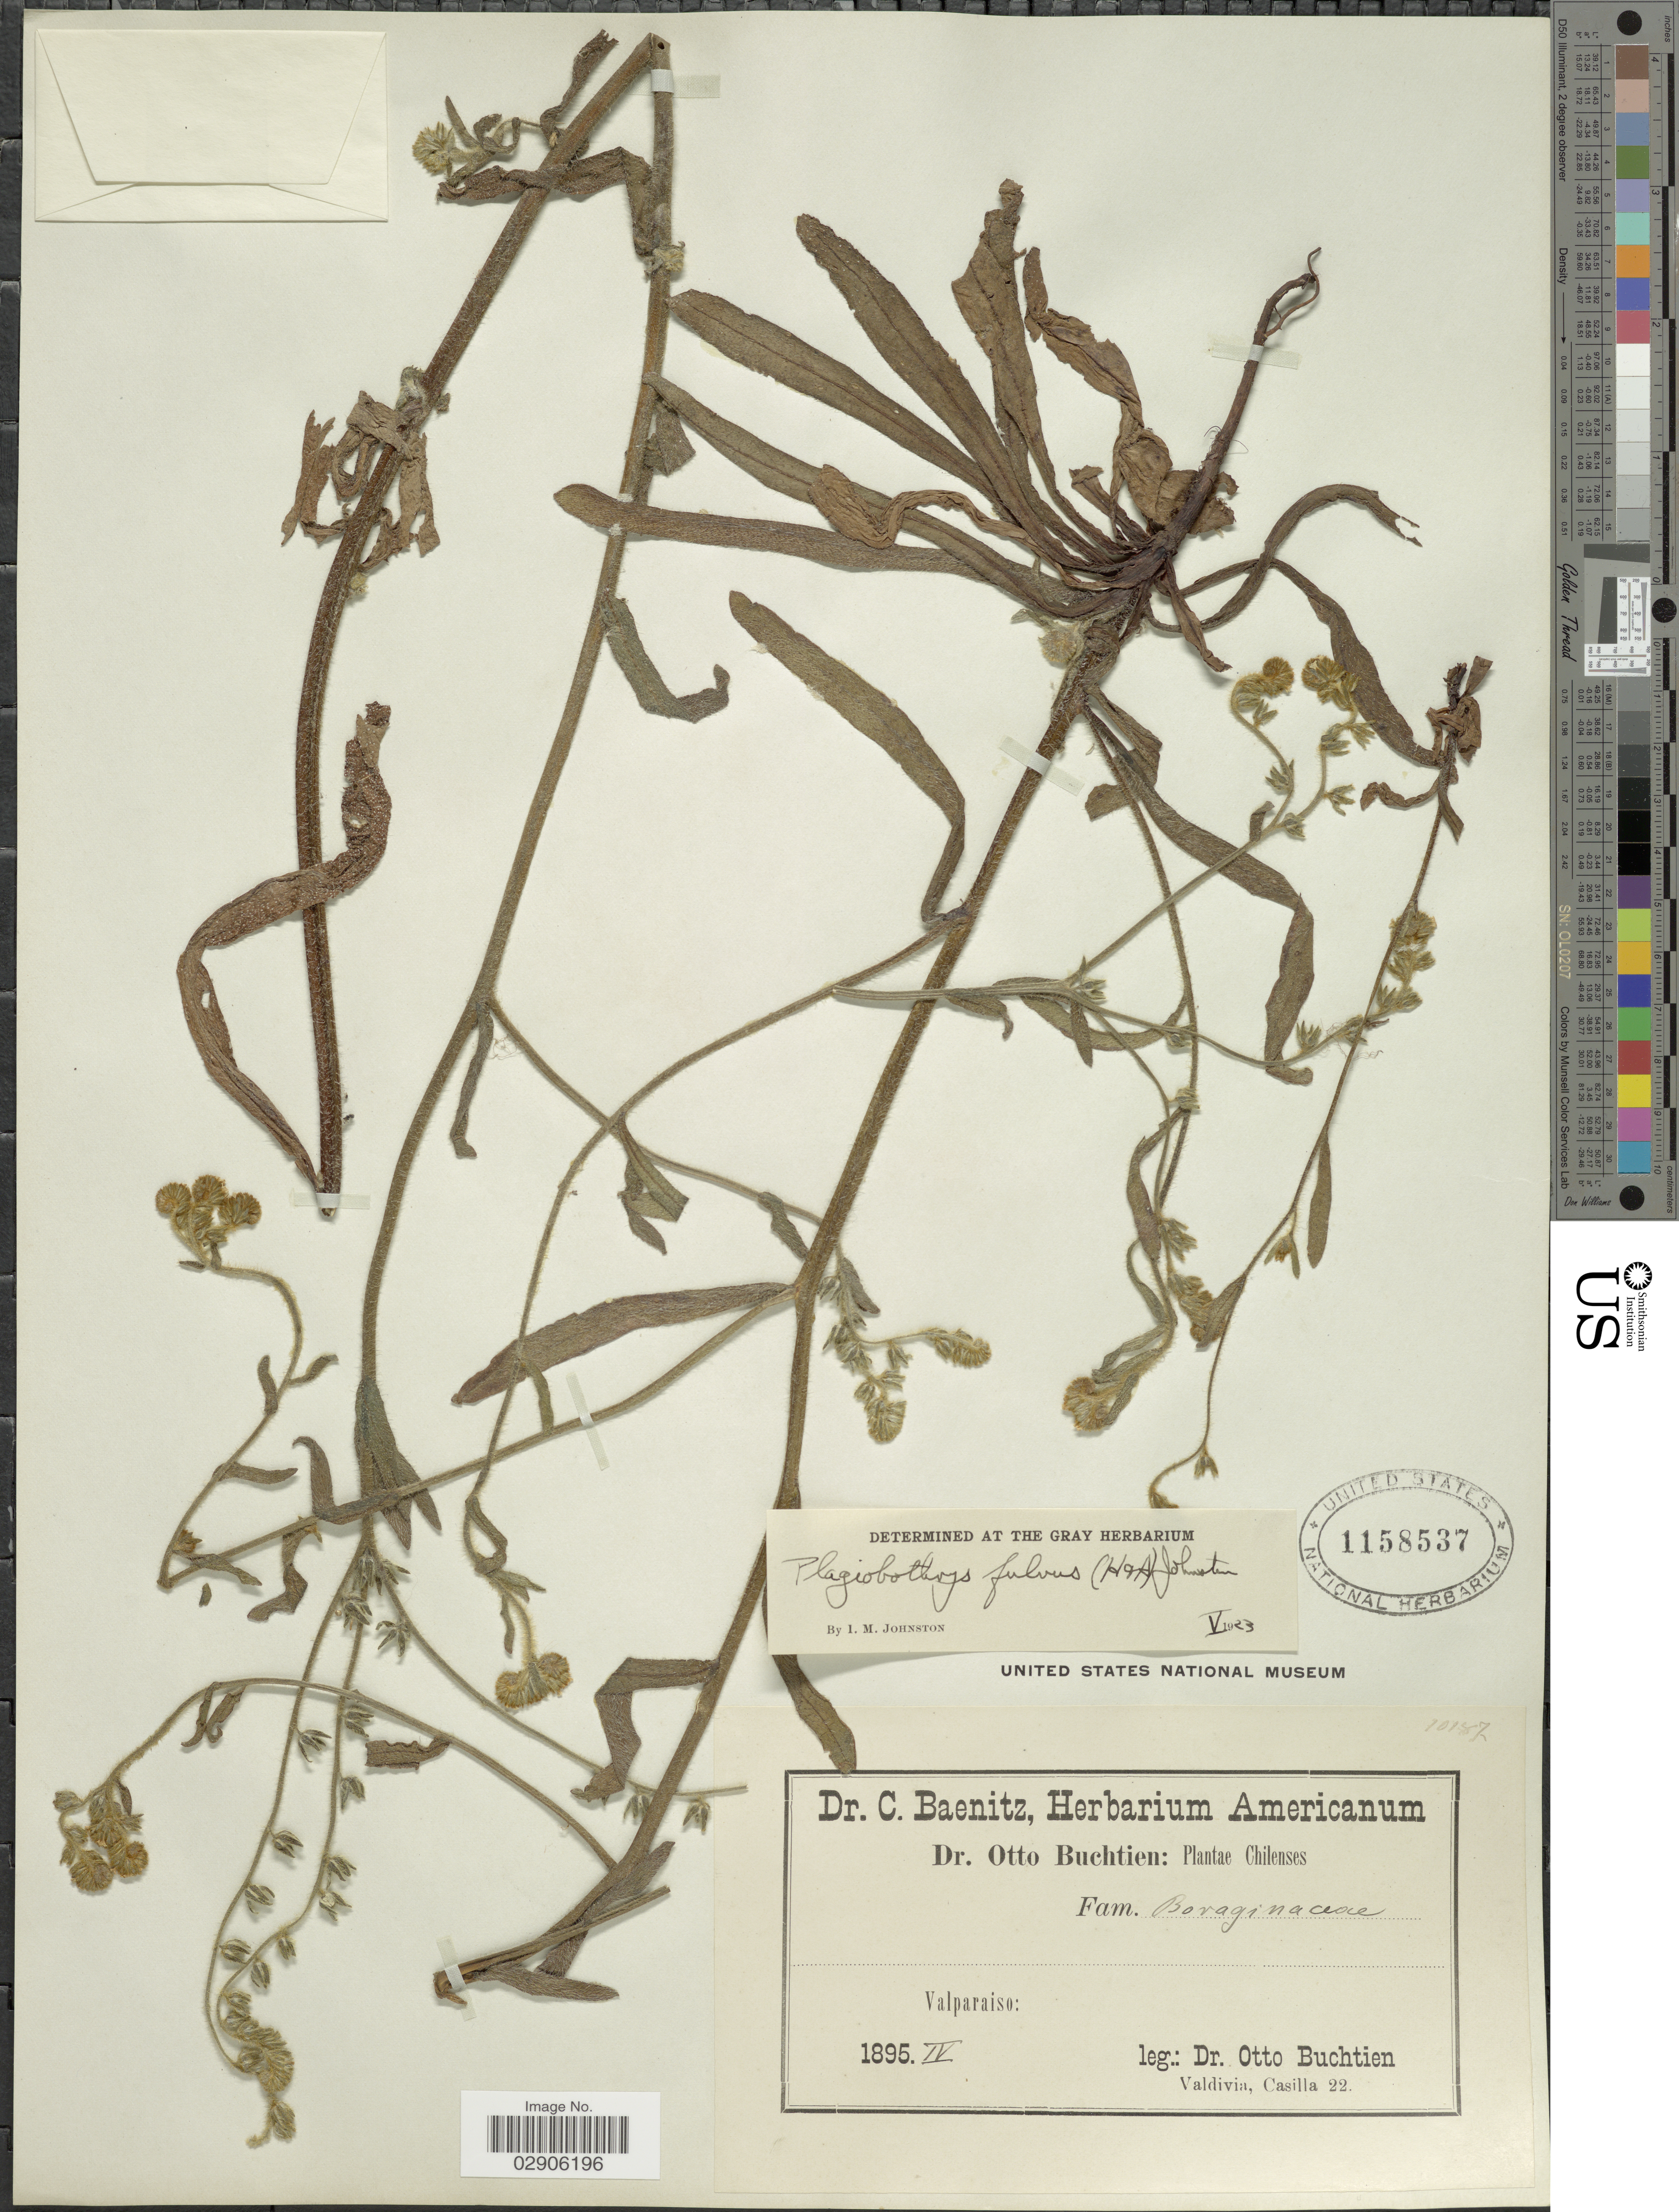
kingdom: Plantae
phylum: Tracheophyta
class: Magnoliopsida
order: Boraginales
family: Boraginaceae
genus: Plagiobothrys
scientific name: Plagiobothrys fulvus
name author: (Hook. & Arn.) I.M. Johnst.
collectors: O. Buchtien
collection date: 1895-04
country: Chile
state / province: Valparaíso (V)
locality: Valparaiso.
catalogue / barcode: US 1158537